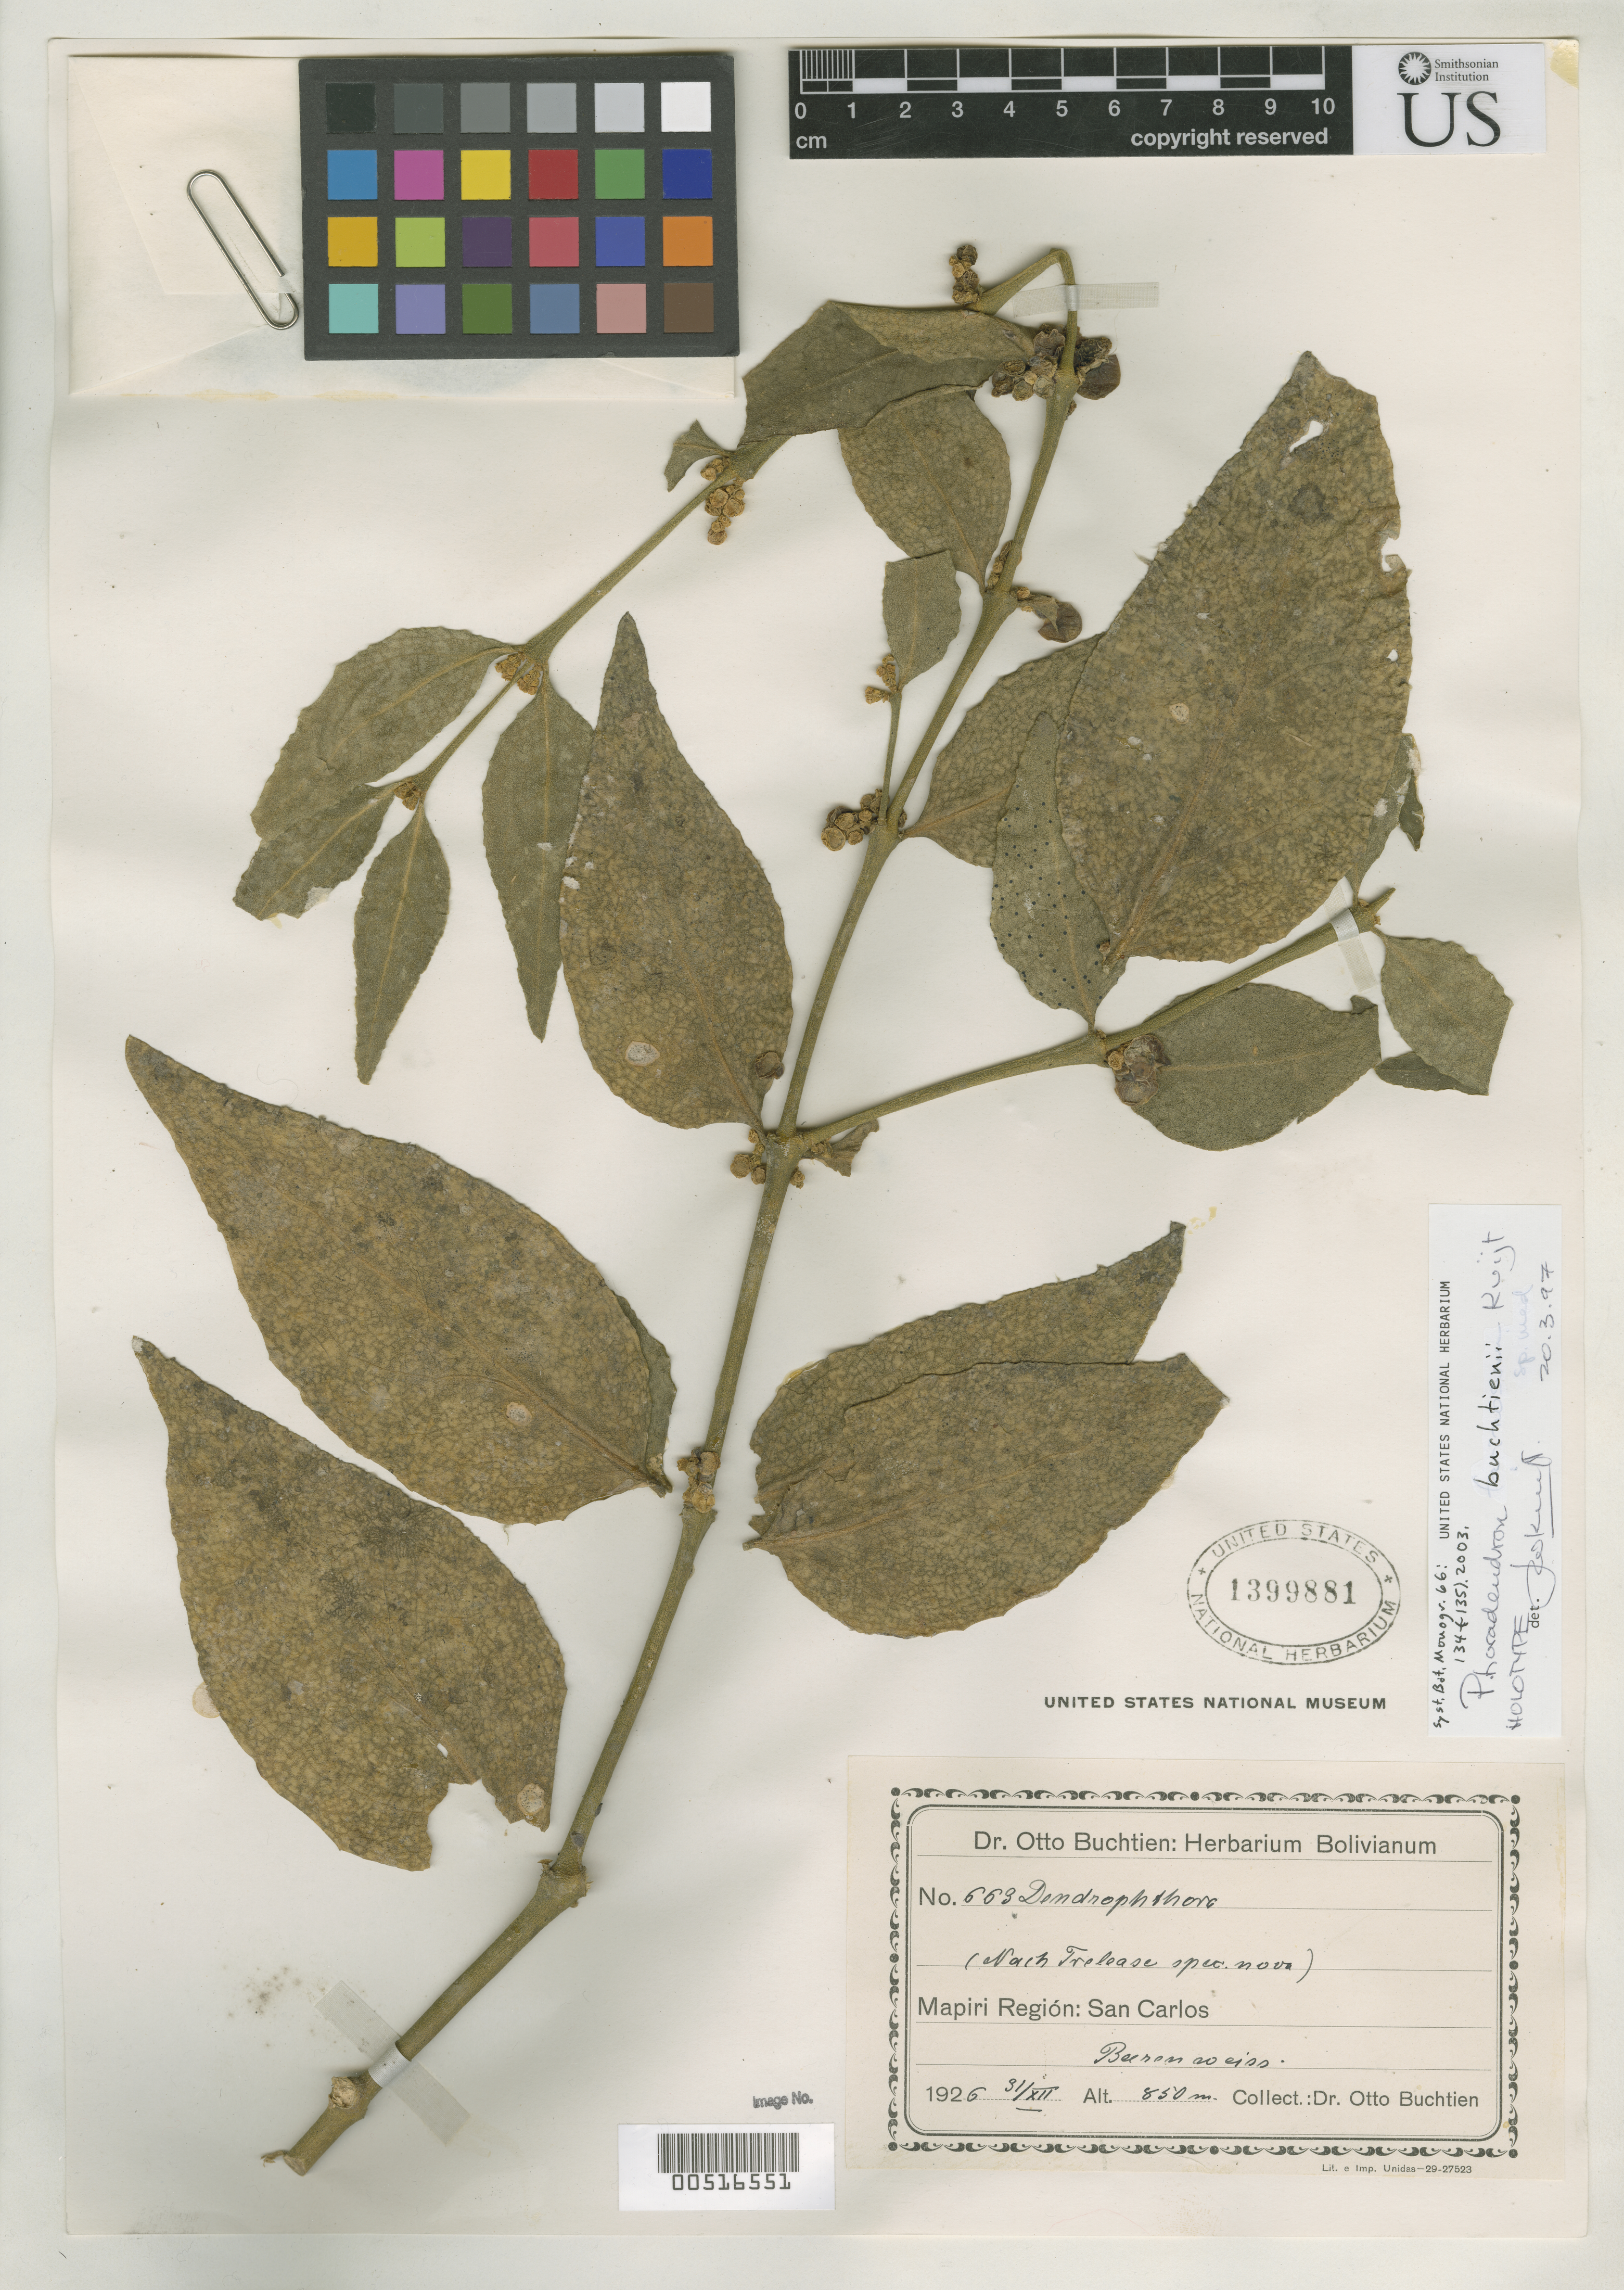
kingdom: Plantae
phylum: Tracheophyta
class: Magnoliopsida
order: Santalales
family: Viscaceae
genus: Phoradendron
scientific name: Phoradendron buchtienii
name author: Kuijt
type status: Holotype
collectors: O. Buchtien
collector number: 663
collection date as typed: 31 Dec 1926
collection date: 1926-12-31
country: Bolivia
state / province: La Paz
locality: Mapiri region: San Carlos.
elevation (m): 850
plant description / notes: Previously annotated as "Phoradendron farinosum Kuijt ined."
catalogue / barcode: US 1399881